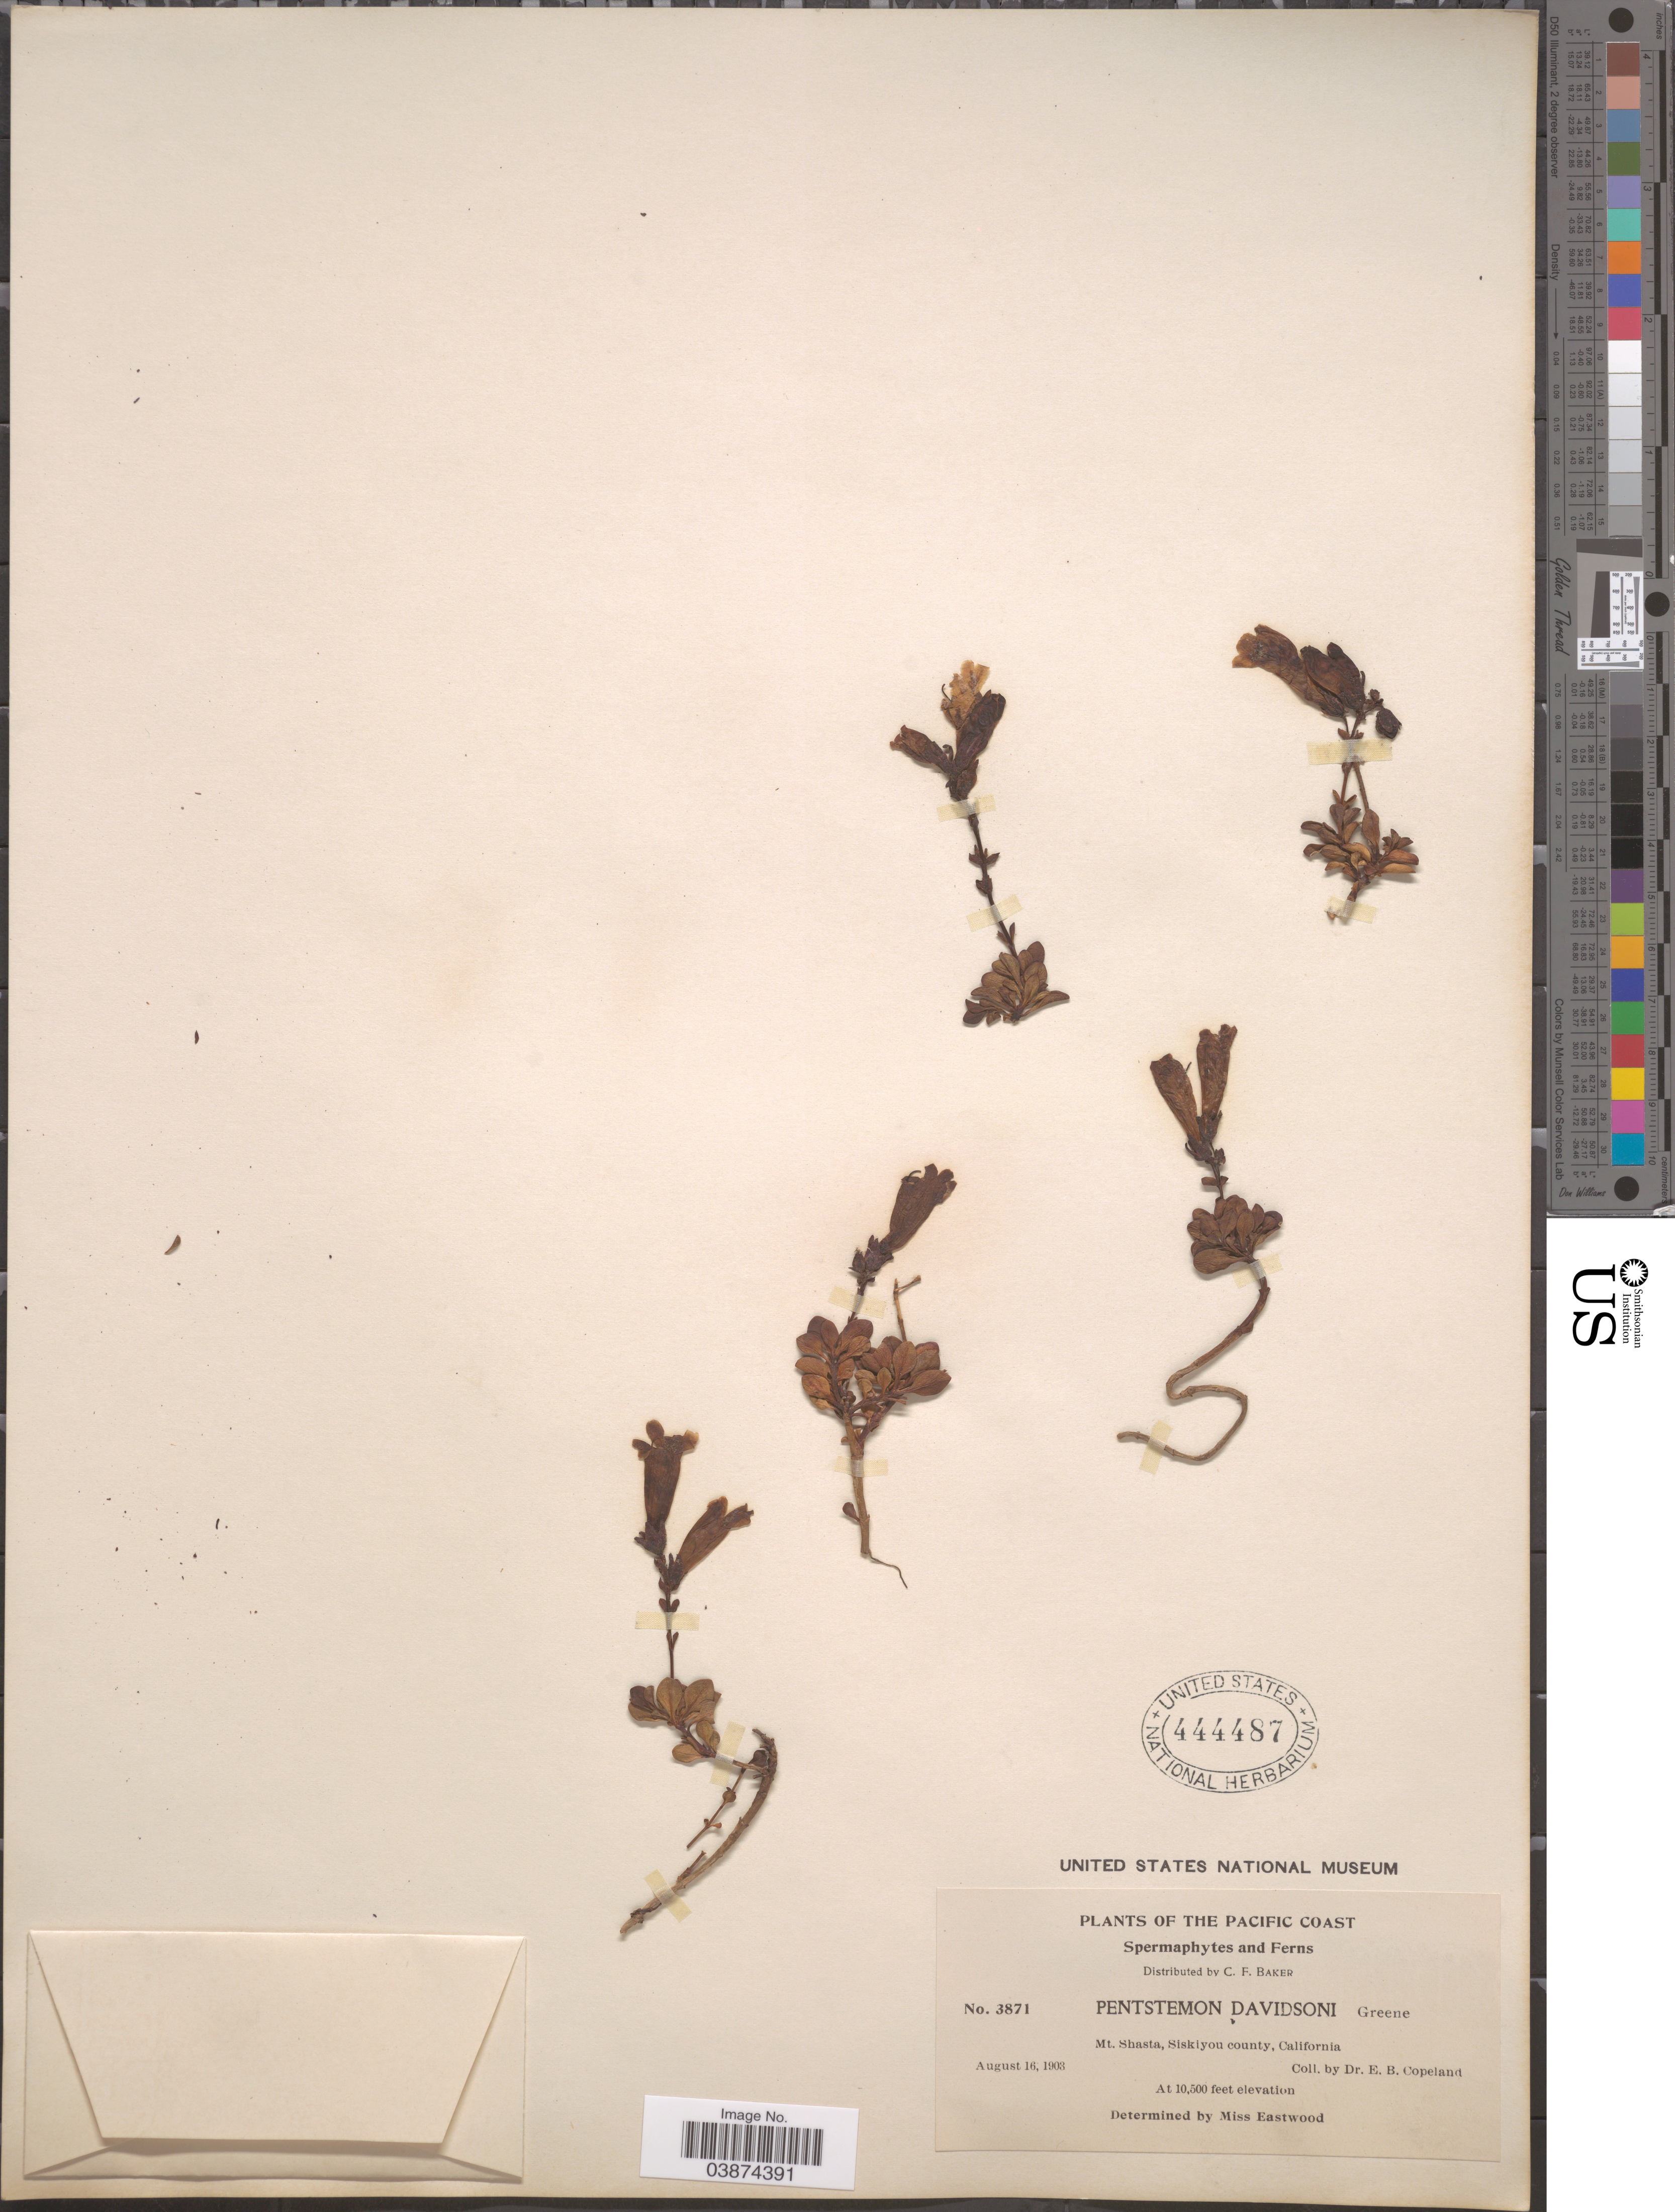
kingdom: Plantae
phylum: Tracheophyta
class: Magnoliopsida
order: Lamiales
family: Plantaginaceae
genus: Penstemon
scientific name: Penstemon davidsonii var. davidsonii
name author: Greene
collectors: E. B. Copeland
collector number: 3871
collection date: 1903-08-16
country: United States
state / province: California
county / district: Siskiyou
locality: The Pacific Coast. Mt. Shasta, Siskiyou county.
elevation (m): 3200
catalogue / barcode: US 444487